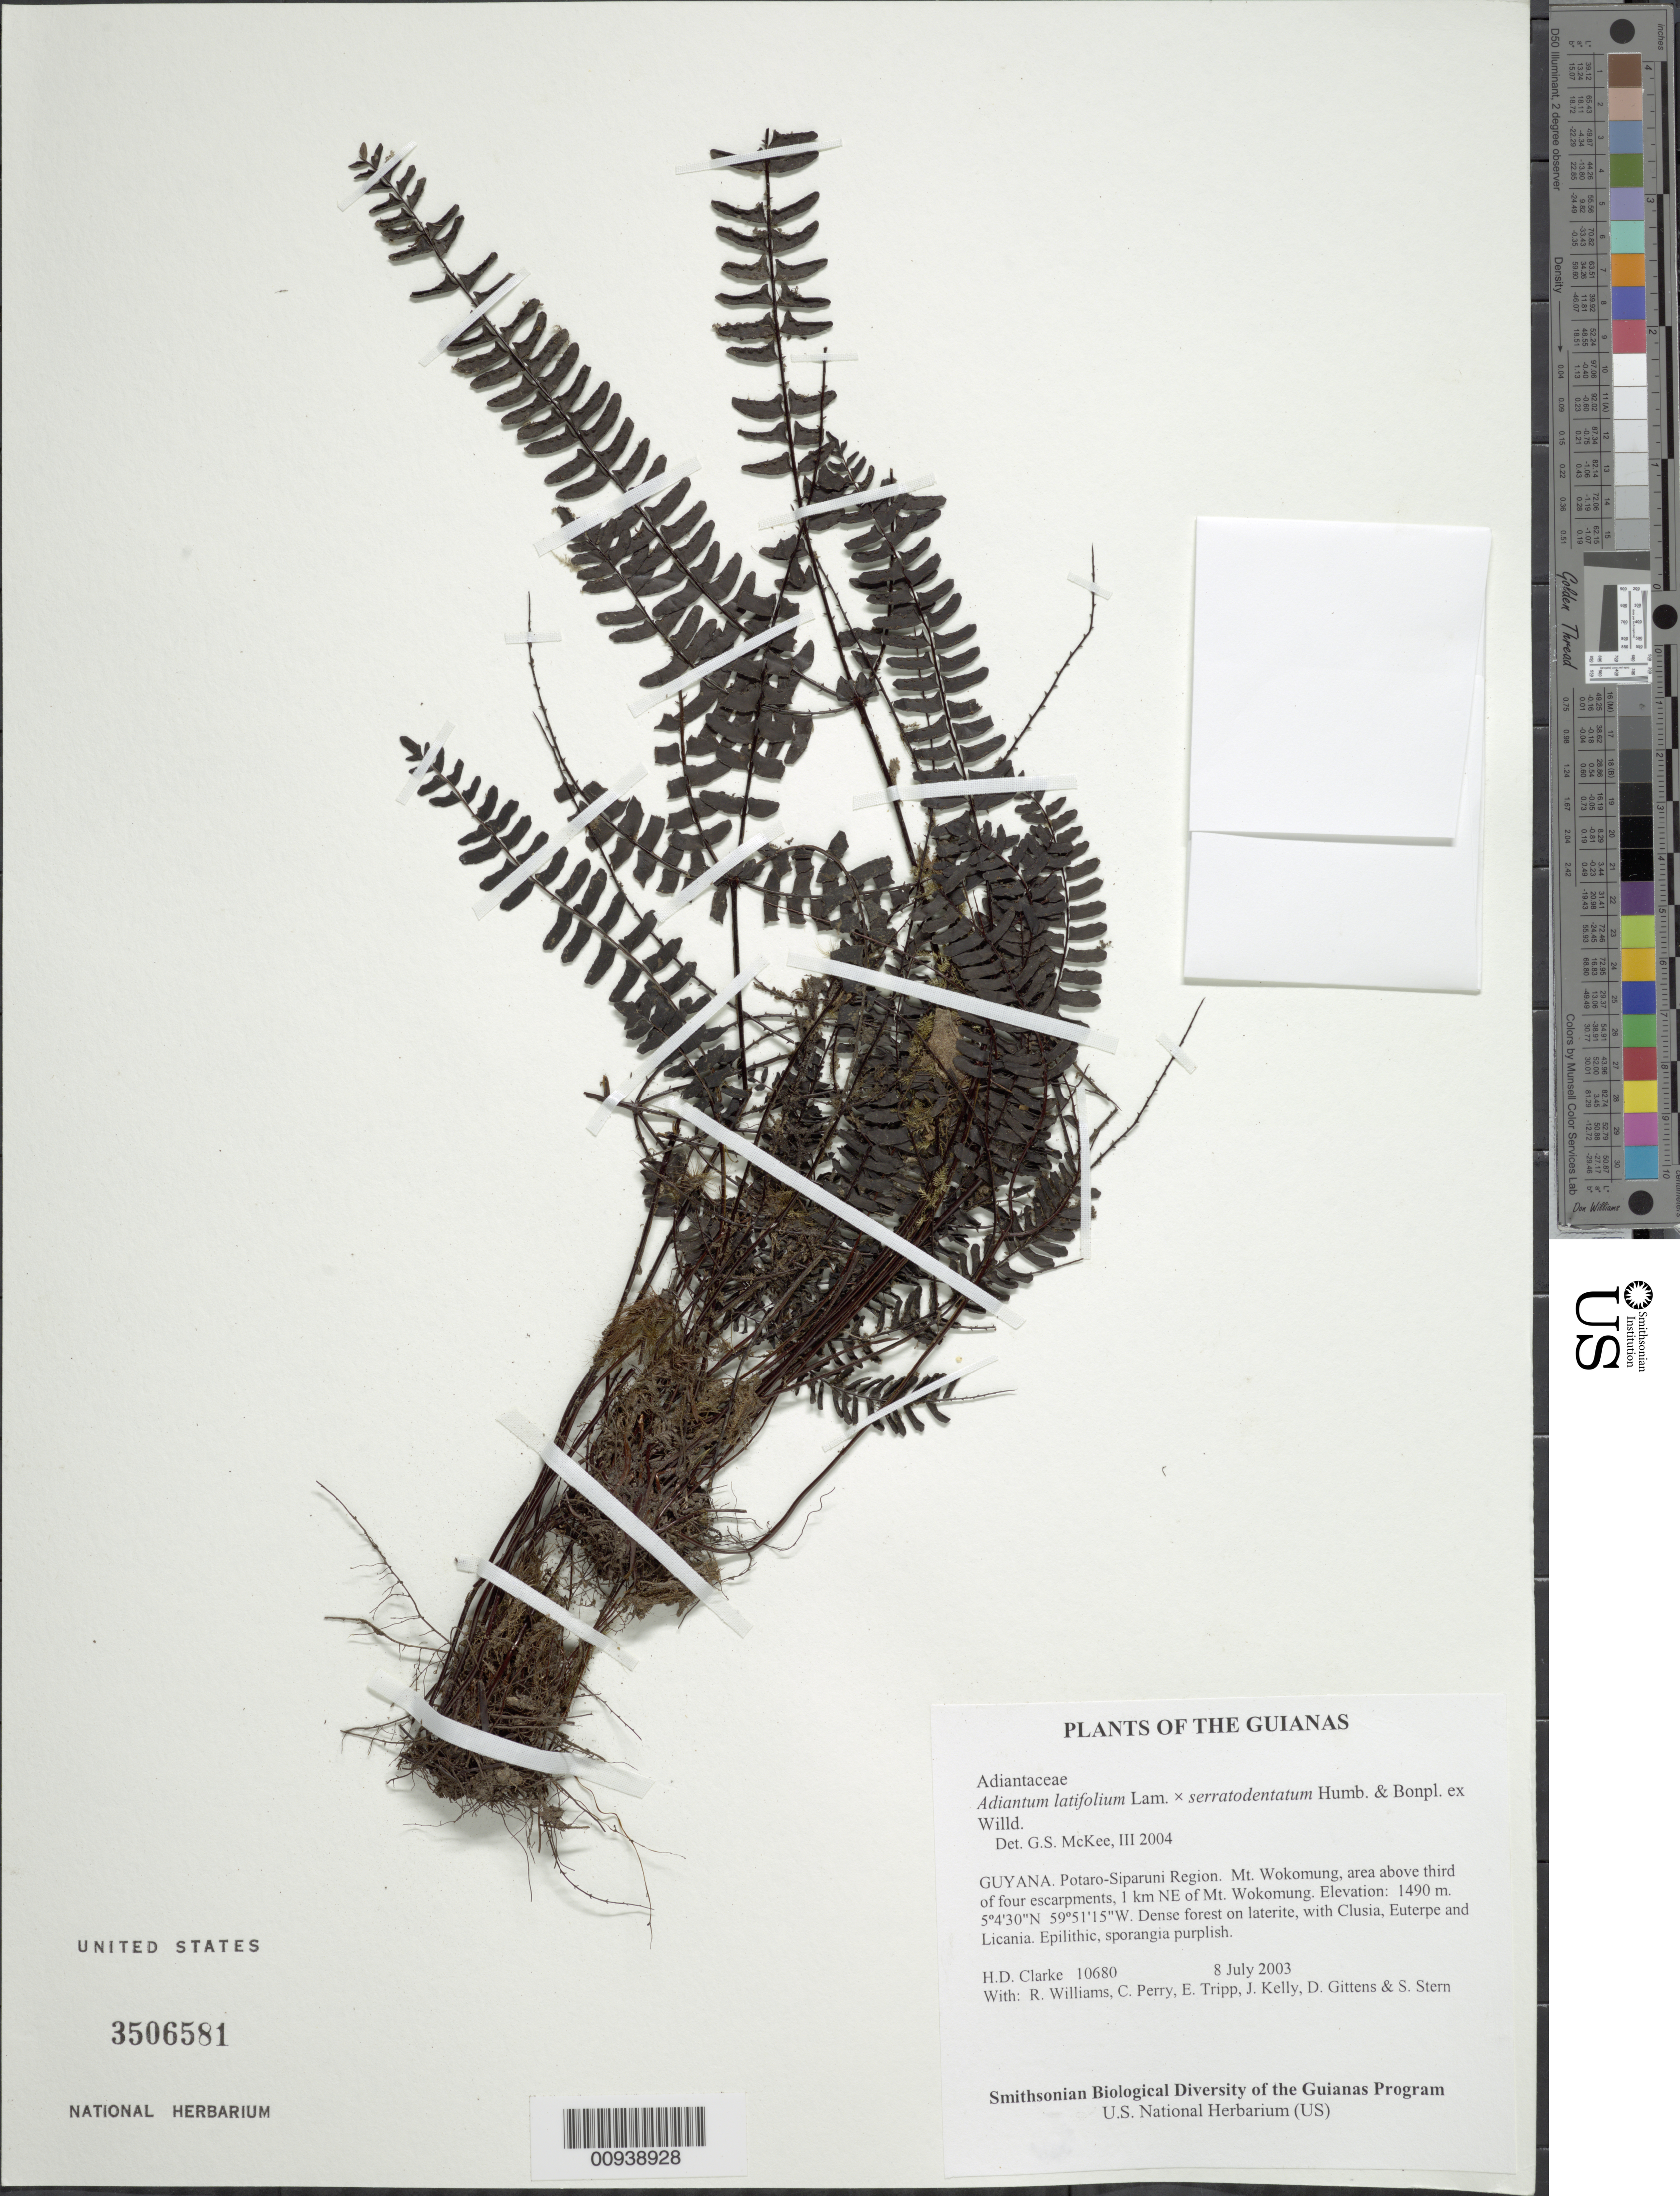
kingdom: Plantae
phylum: Tracheophyta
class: Polypodiopsida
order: Polypodiales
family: Pteridaceae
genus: Adiantum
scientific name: Adiantum latifolium x A. serratodentatum Humb. & Bonpl. ex Willd.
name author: Lam.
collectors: H. D. Clarke, R. Williams, C. Perry, E. Tripp, J. Kelly, D. Gittens & S. R. Stern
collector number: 10680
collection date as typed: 8 July 2003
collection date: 2003-07-08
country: Guyana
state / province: Potaro-Siparuni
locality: Mt. Wokomung, area above third of four escarpments, 1 km NE of Mt. Wokomung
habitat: Dense forest on laterite, with Clusia, Euterpe and Licania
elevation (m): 1490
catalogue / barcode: US 3506581